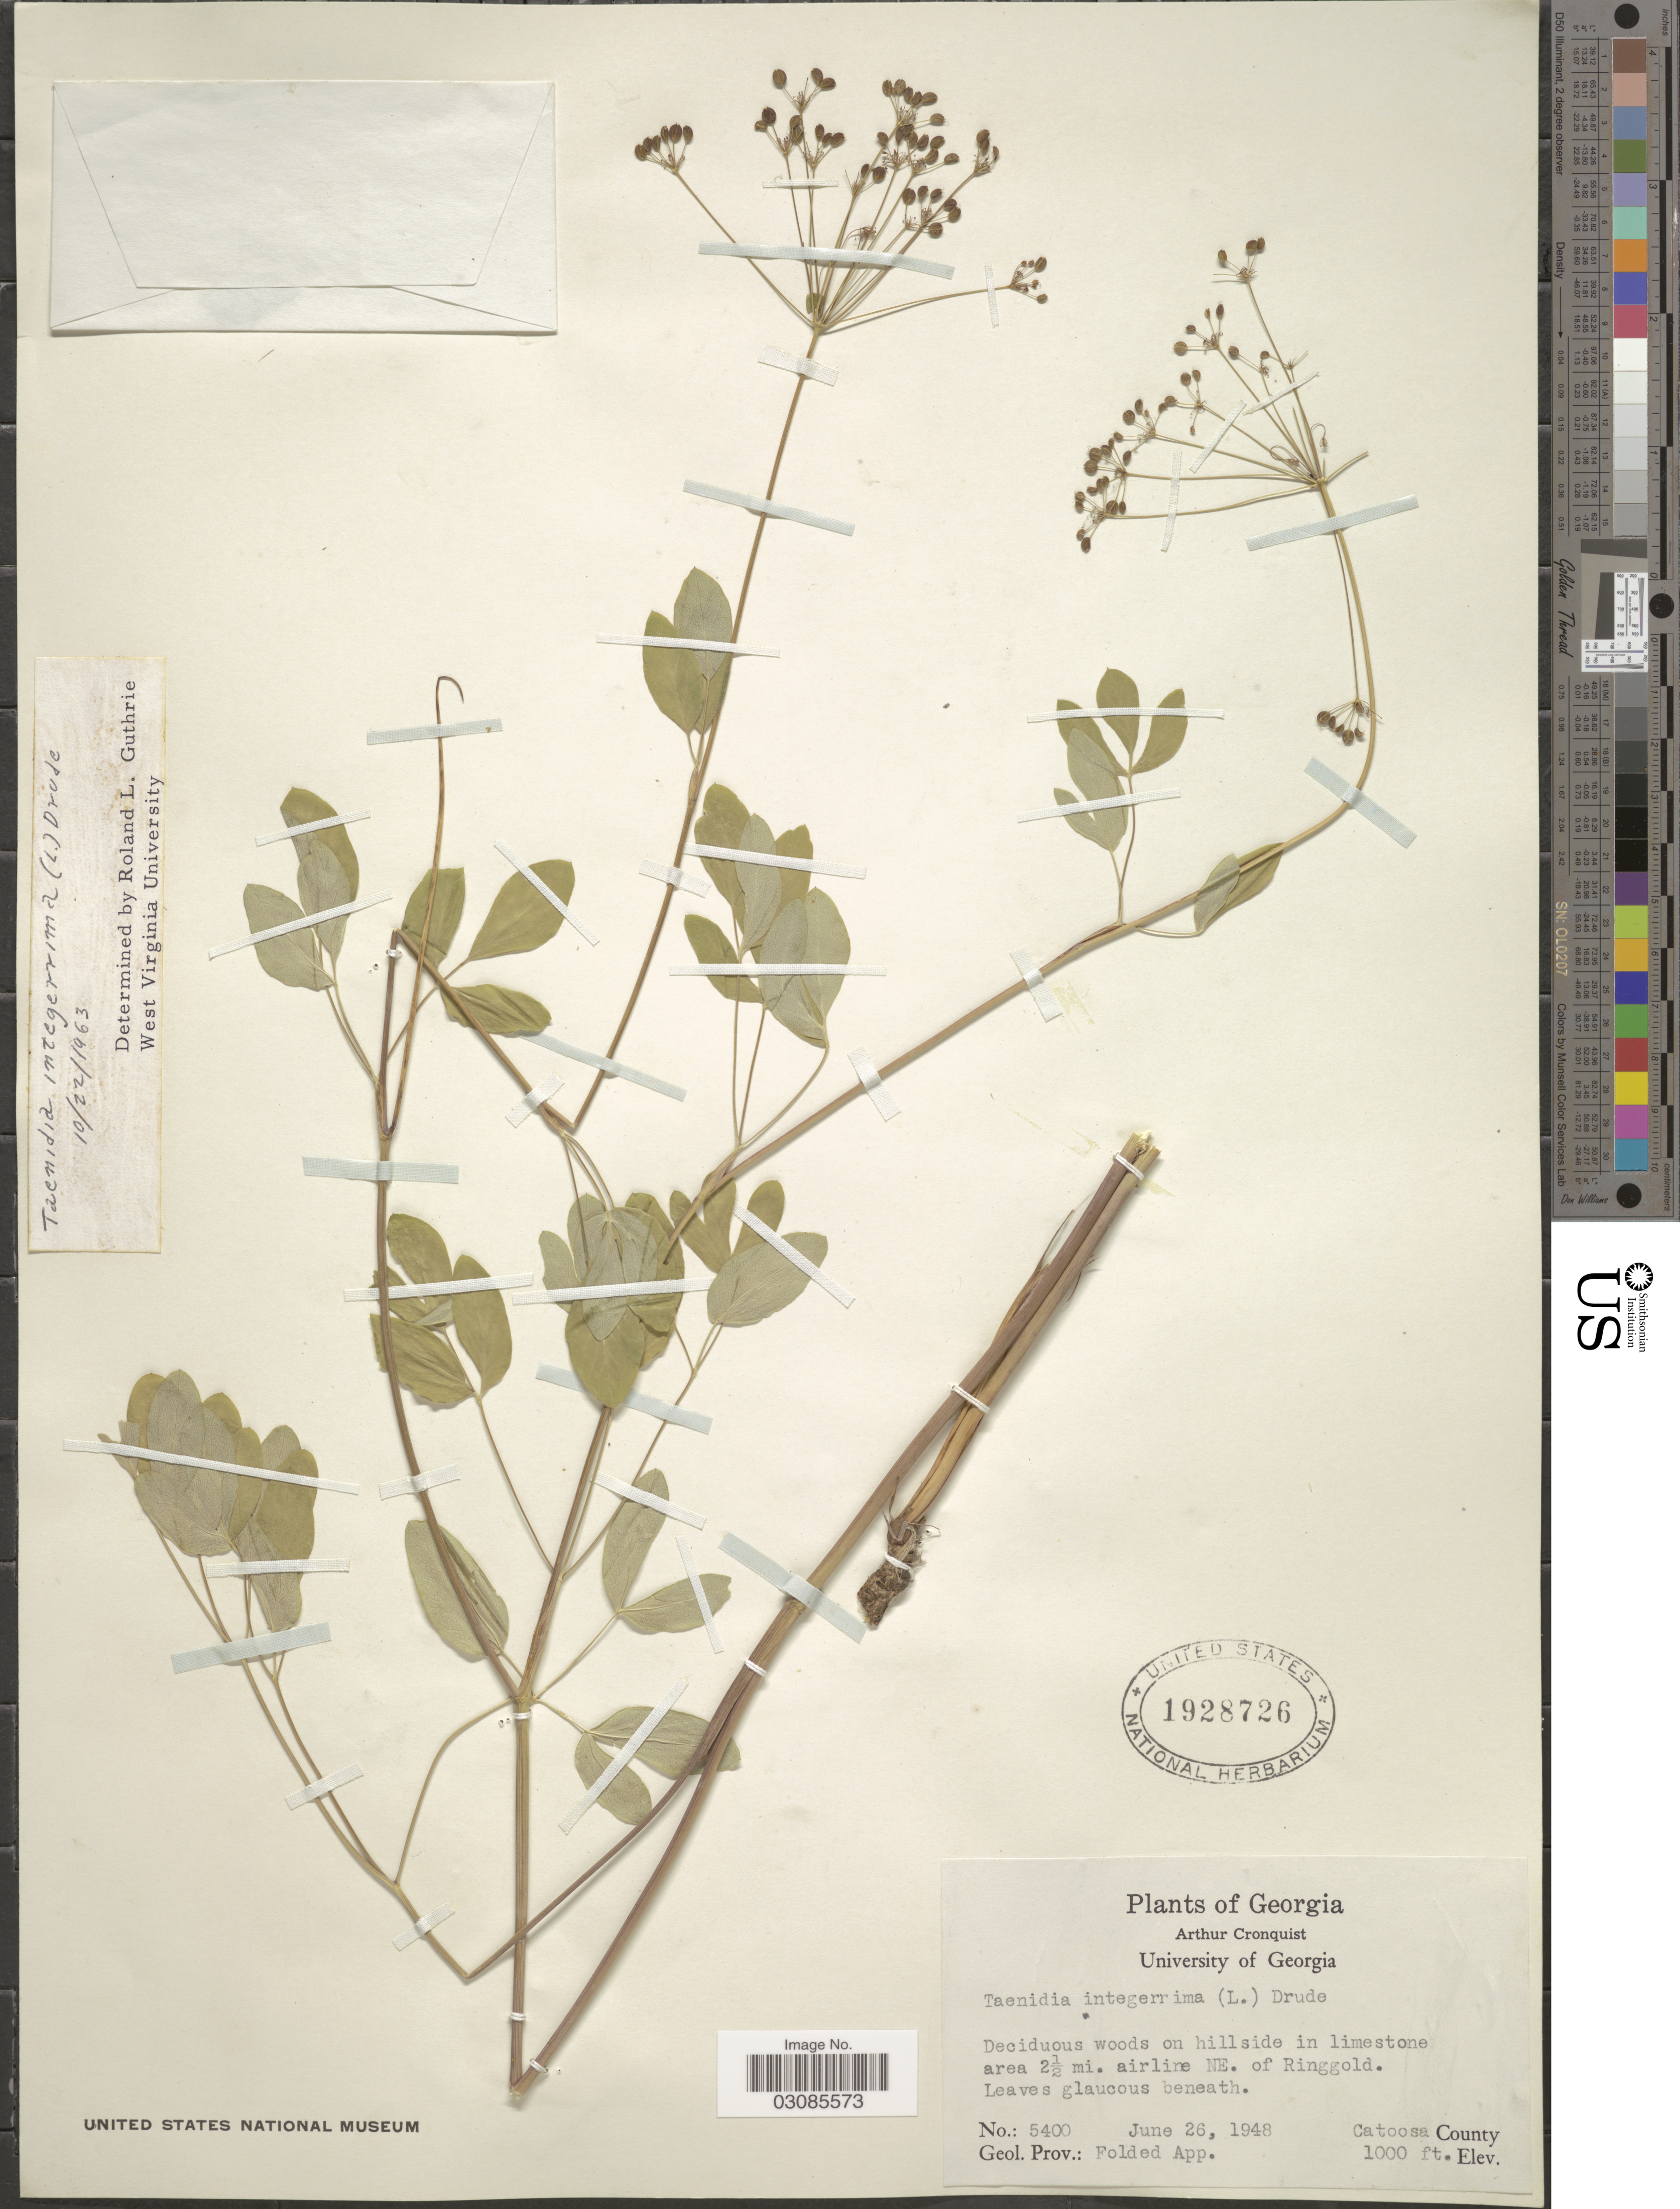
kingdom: Plantae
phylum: Tracheophyta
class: Magnoliopsida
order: Apiales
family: Apiaceae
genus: Taenidia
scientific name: Taenidia integerrima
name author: (L.) Drude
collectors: A. J. Cronquist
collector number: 5400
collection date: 1948-06-26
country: United States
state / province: Georgia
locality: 2½ mi. airline NE. of Ringgold. Catoosa County.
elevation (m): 305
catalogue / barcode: US 1928726